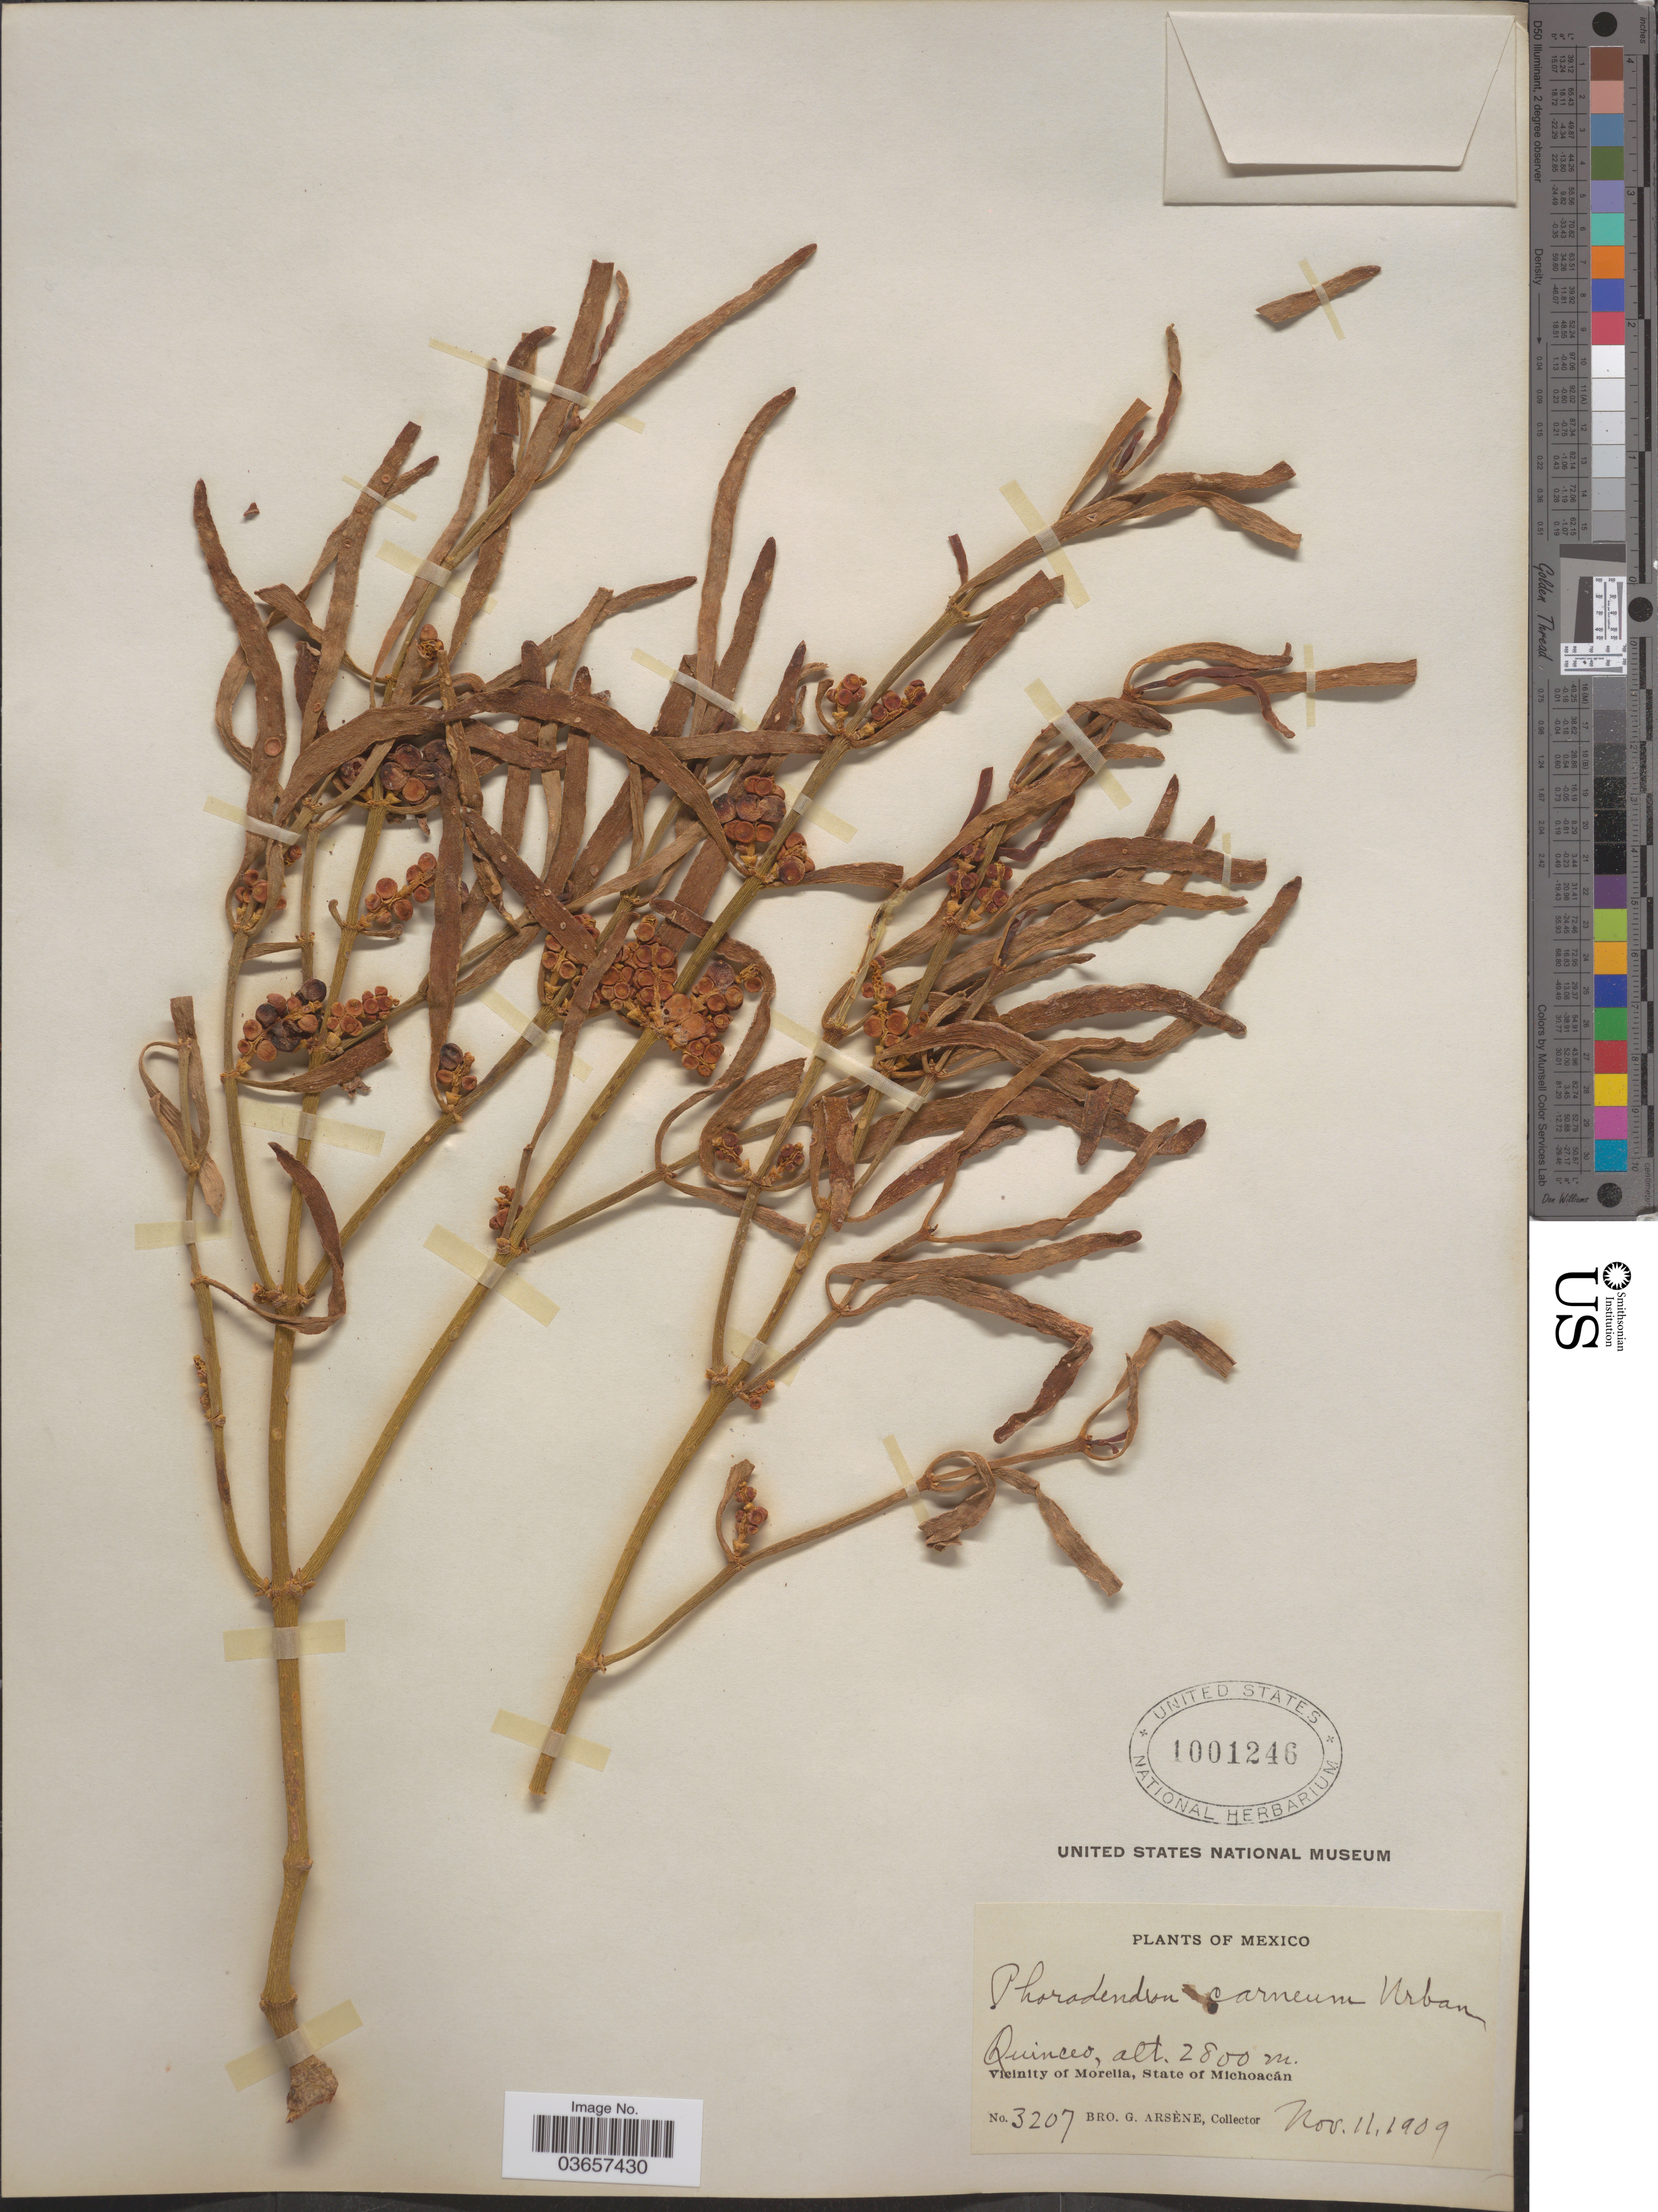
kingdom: Plantae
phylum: Tracheophyta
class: Magnoliopsida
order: Santalales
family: Viscaceae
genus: Phoradendron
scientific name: Phoradendron carneum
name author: Urb.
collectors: Bro. G. Arsène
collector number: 3207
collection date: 1909-11-11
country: Mexico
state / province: Michoacán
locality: Quinceo. Vicinity of Morelia.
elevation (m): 2800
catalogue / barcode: US 1001246